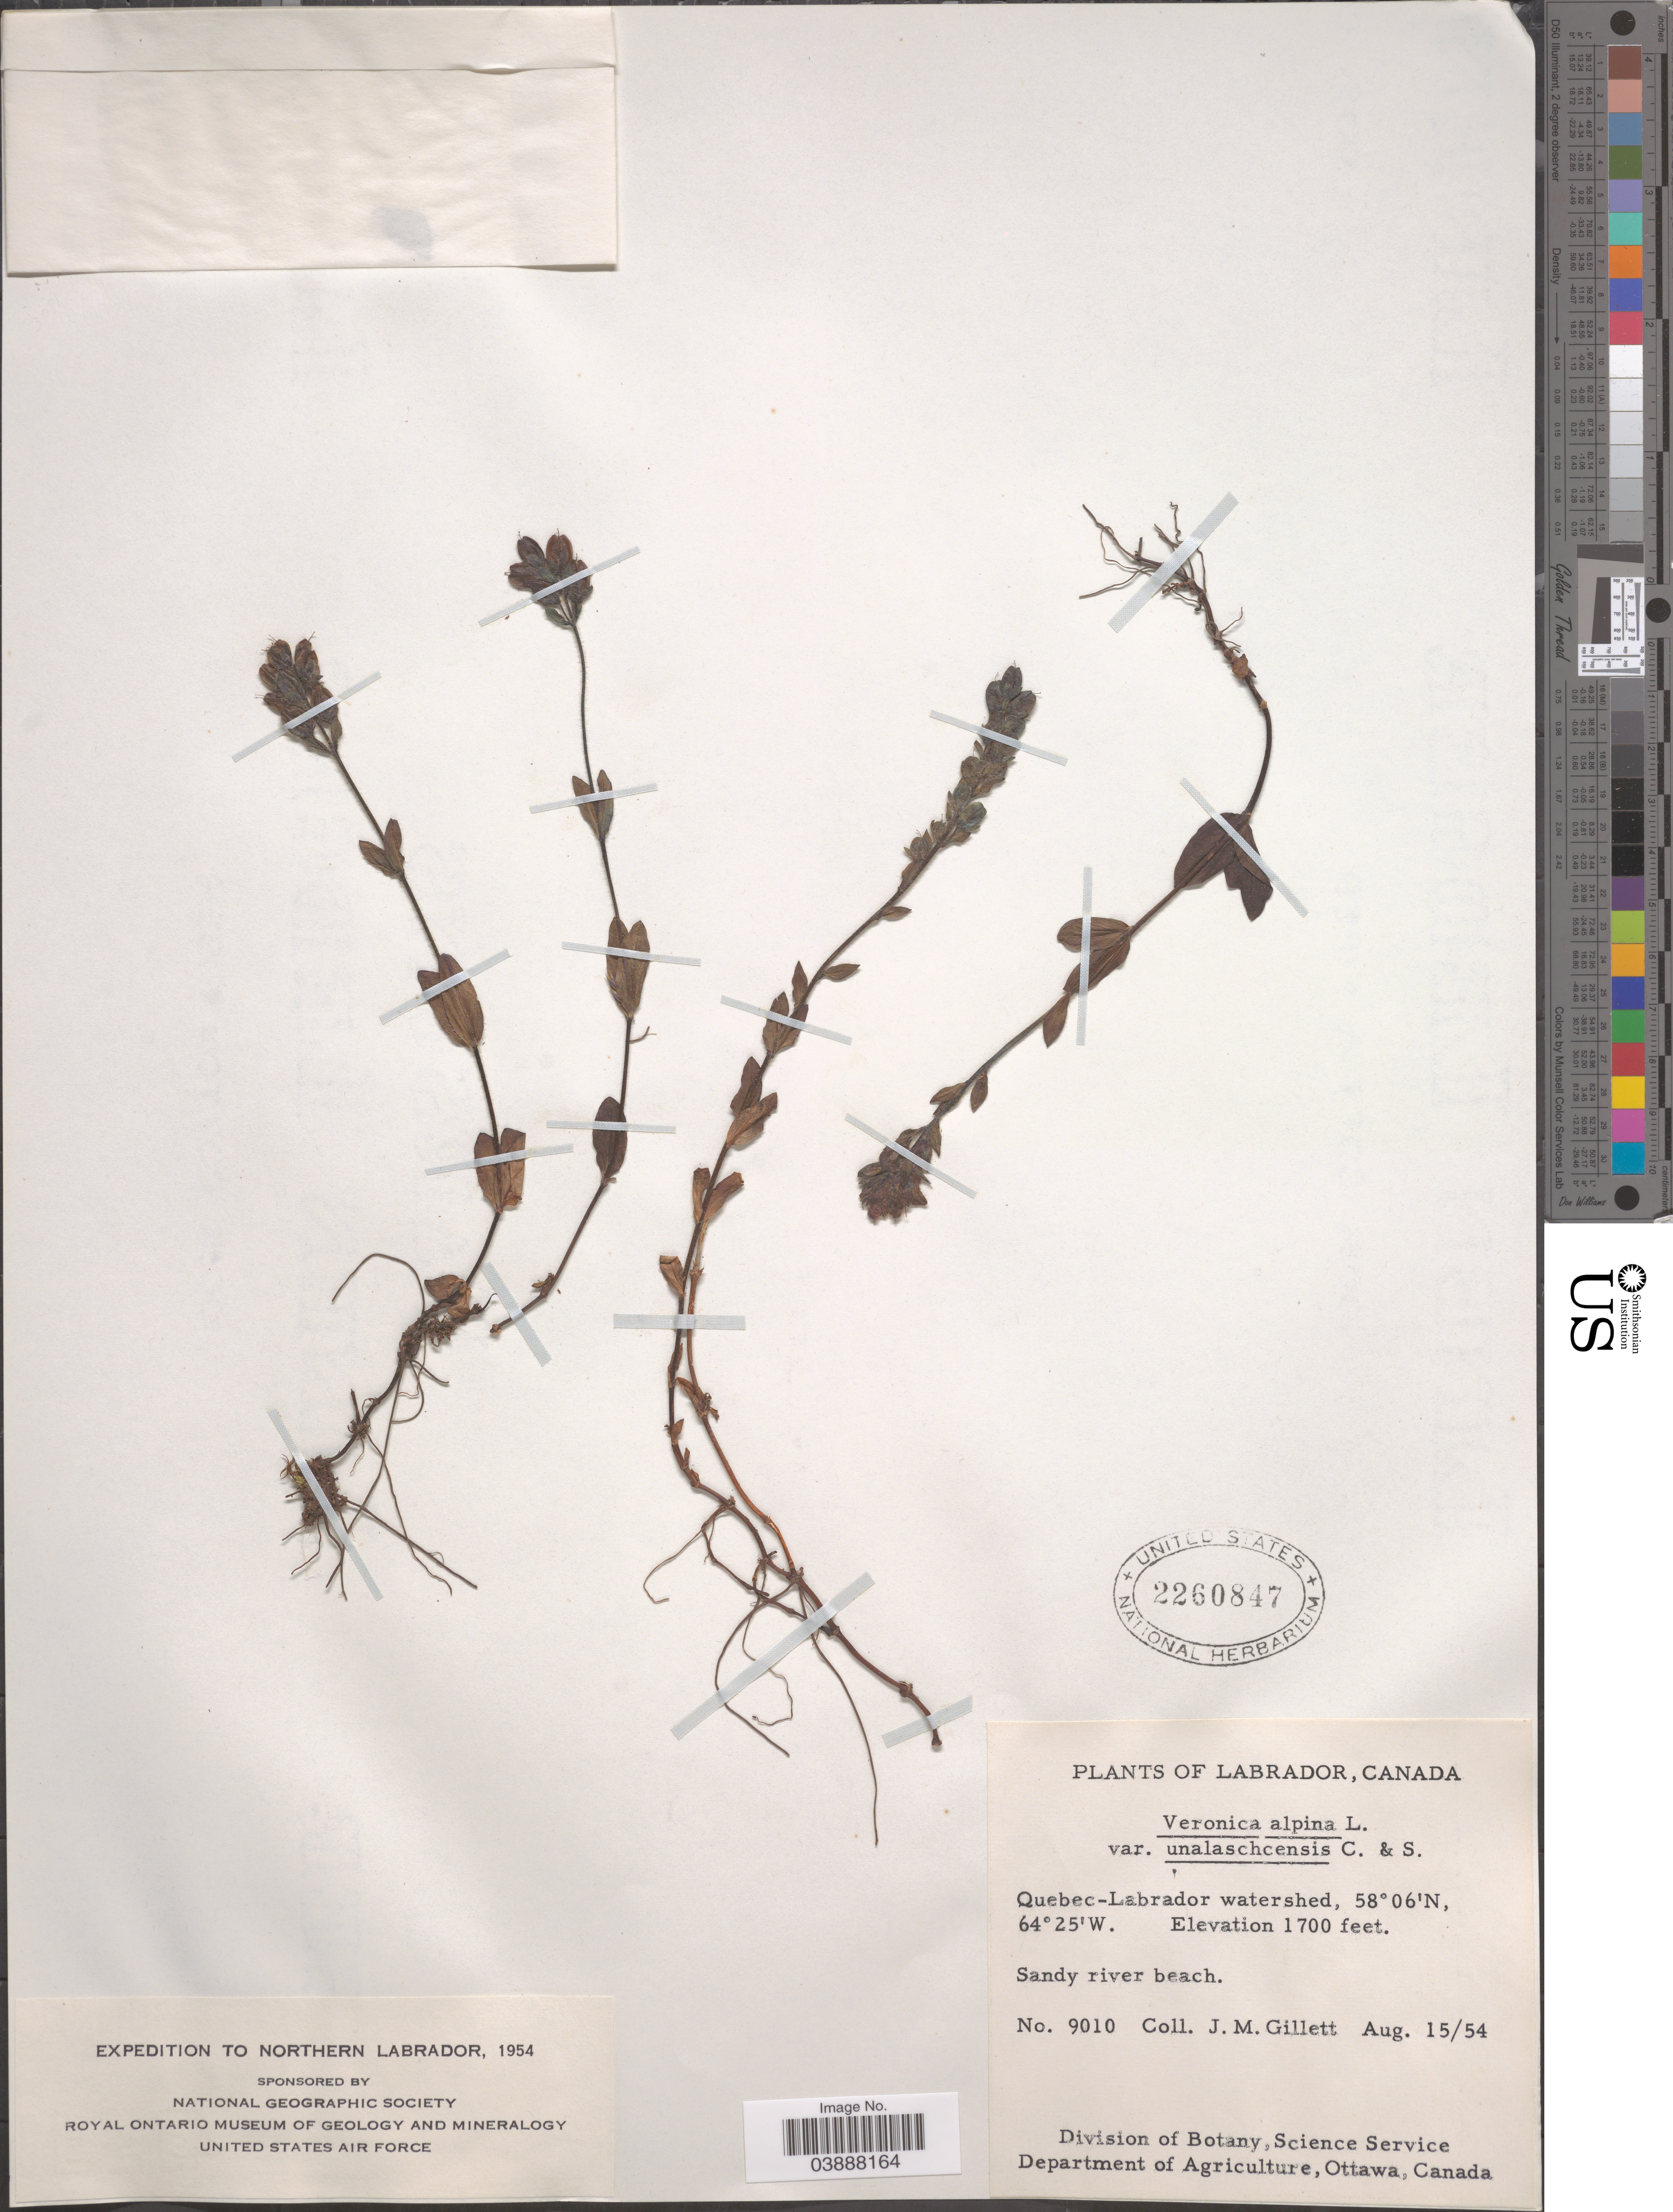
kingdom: Plantae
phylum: Tracheophyta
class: Magnoliopsida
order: Lamiales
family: Plantaginaceae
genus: Veronica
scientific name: Veronica wormskjoldii subsp. wormskjoldii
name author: Roem. & Schult.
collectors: J. M. Gillett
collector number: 9010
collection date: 1954-08-15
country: Canada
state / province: Newfoundland and Labrador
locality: Northern Labrador. Labrador. Quebec-Labrador watershed.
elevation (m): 518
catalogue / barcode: US 2260847